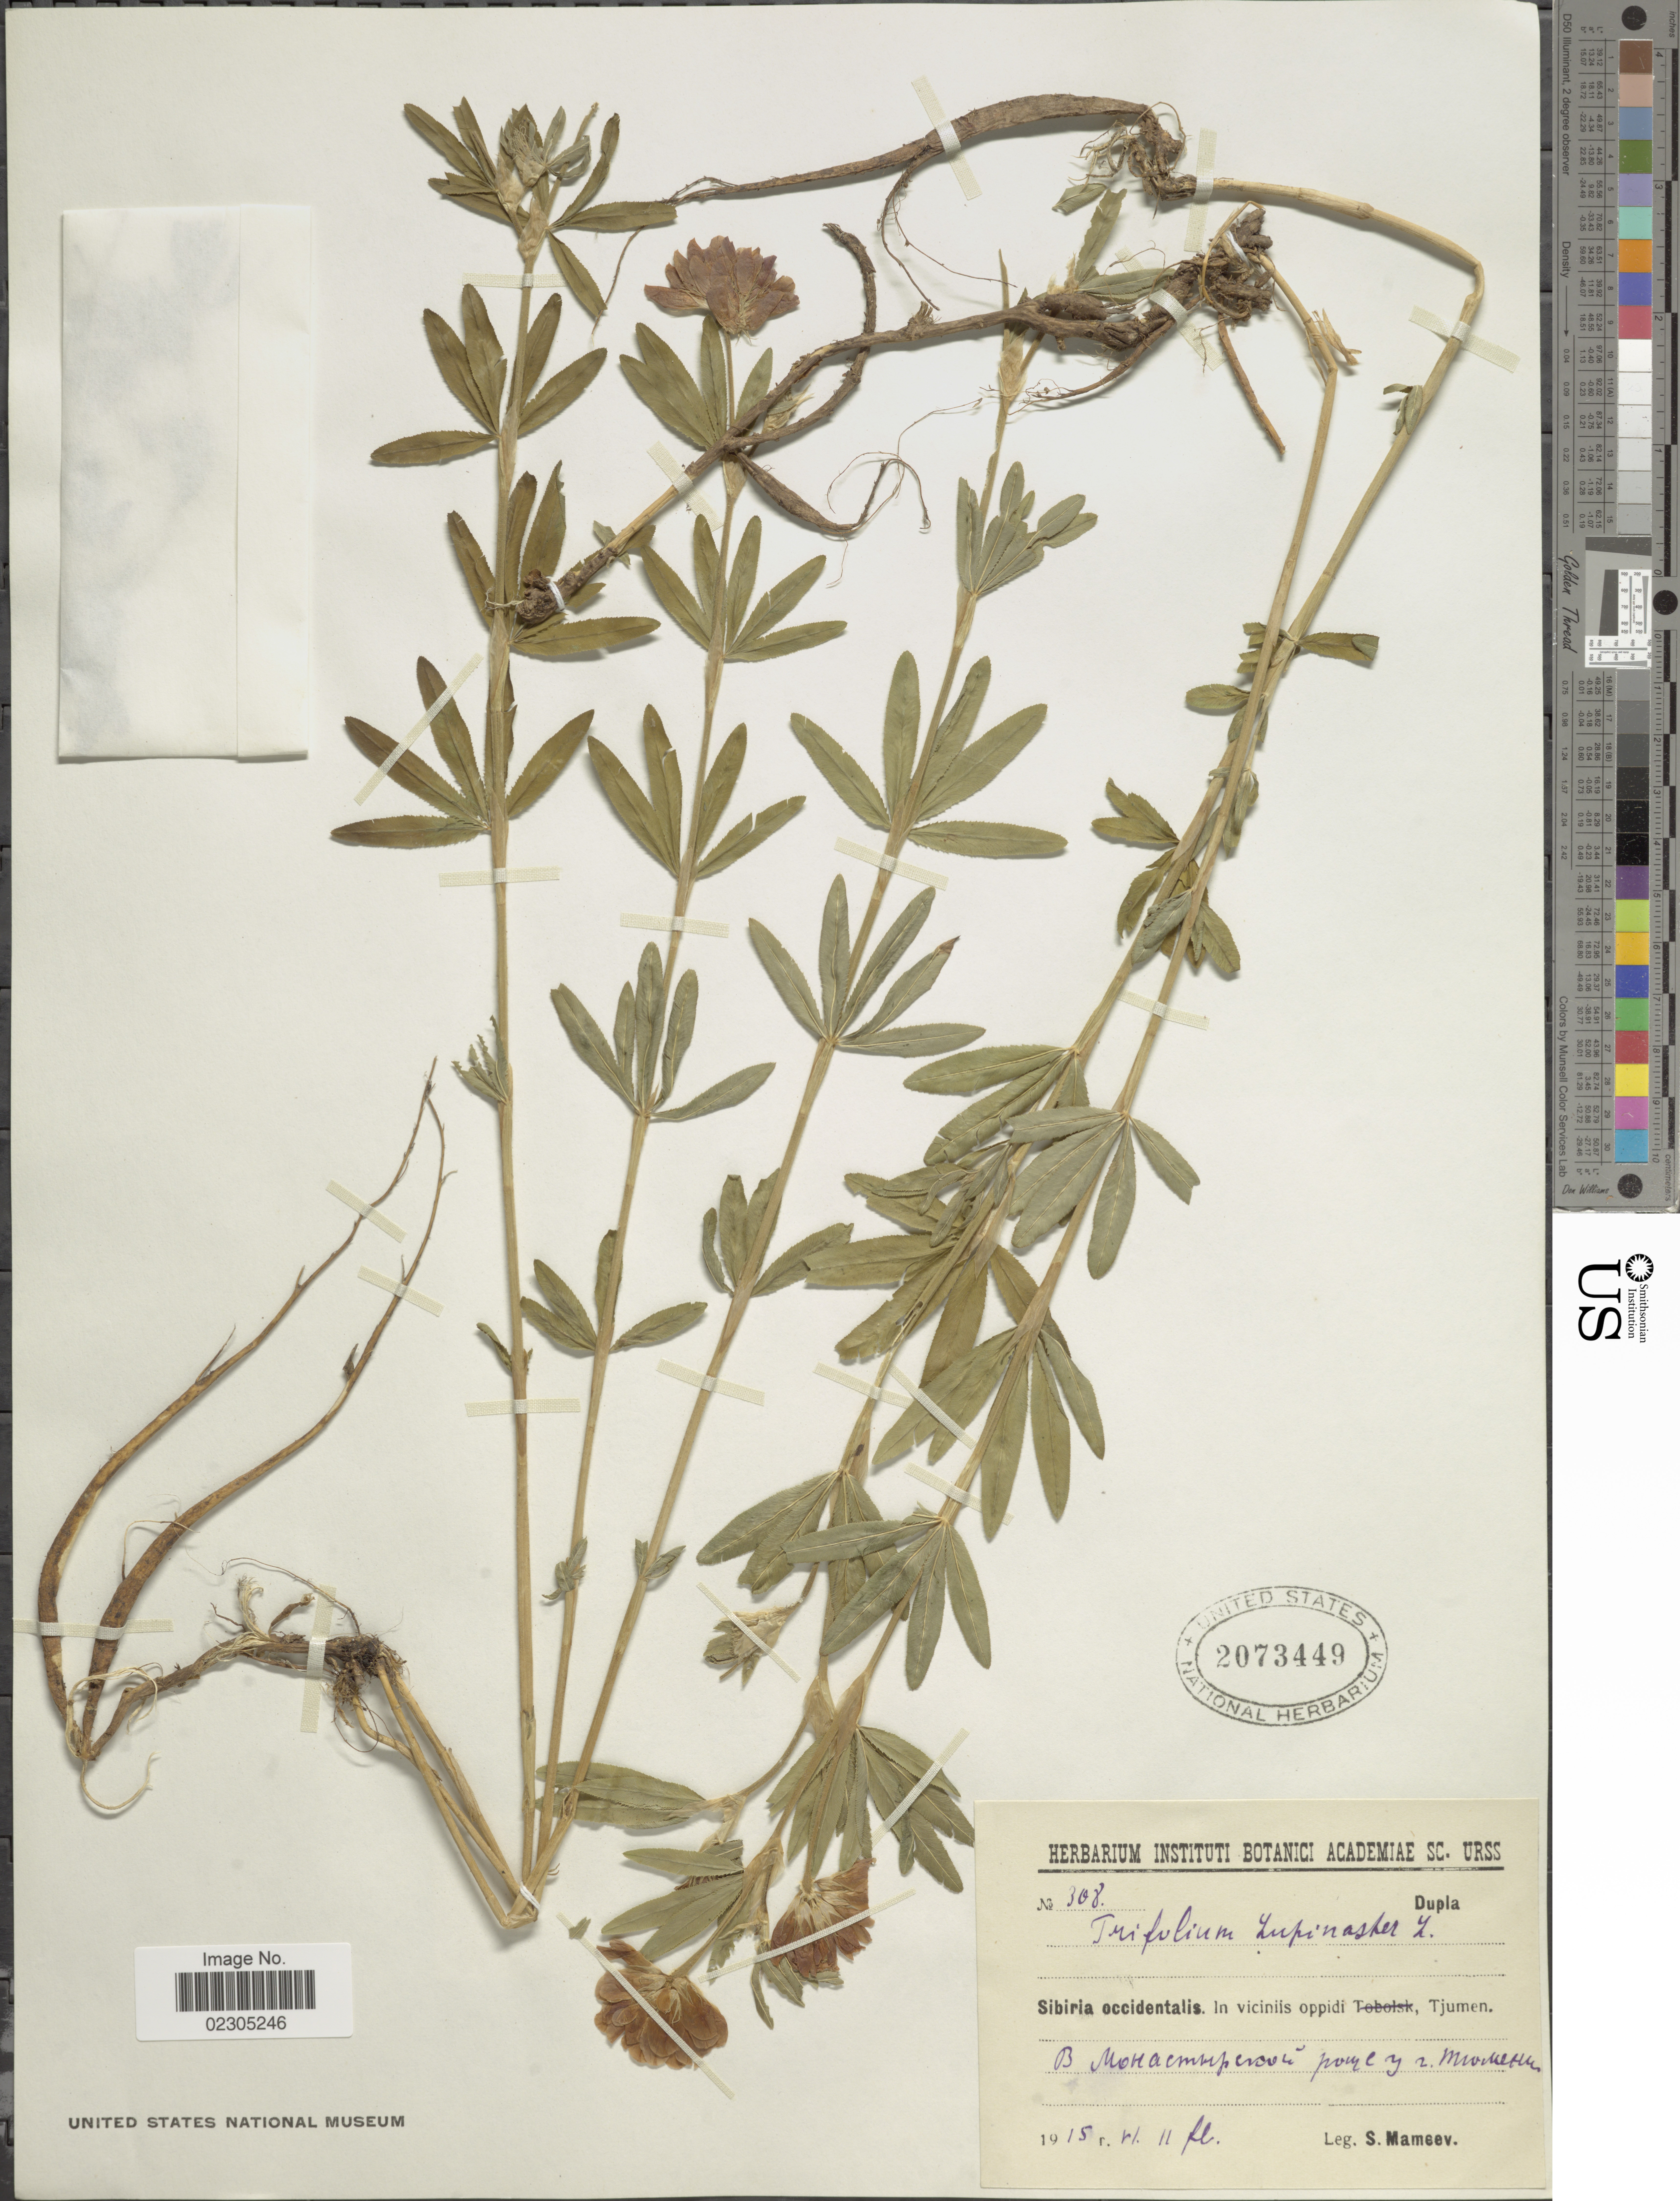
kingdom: Plantae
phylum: Tracheophyta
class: Magnoliopsida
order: Fabales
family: Fabaceae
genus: Trifolium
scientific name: Trifolium lupinaster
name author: L.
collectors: S. Mameev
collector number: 308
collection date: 1915-06-11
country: Russian Federation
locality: Sibiria occidentalis. In viciniis oppidi, Tjumen.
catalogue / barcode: US 2073449